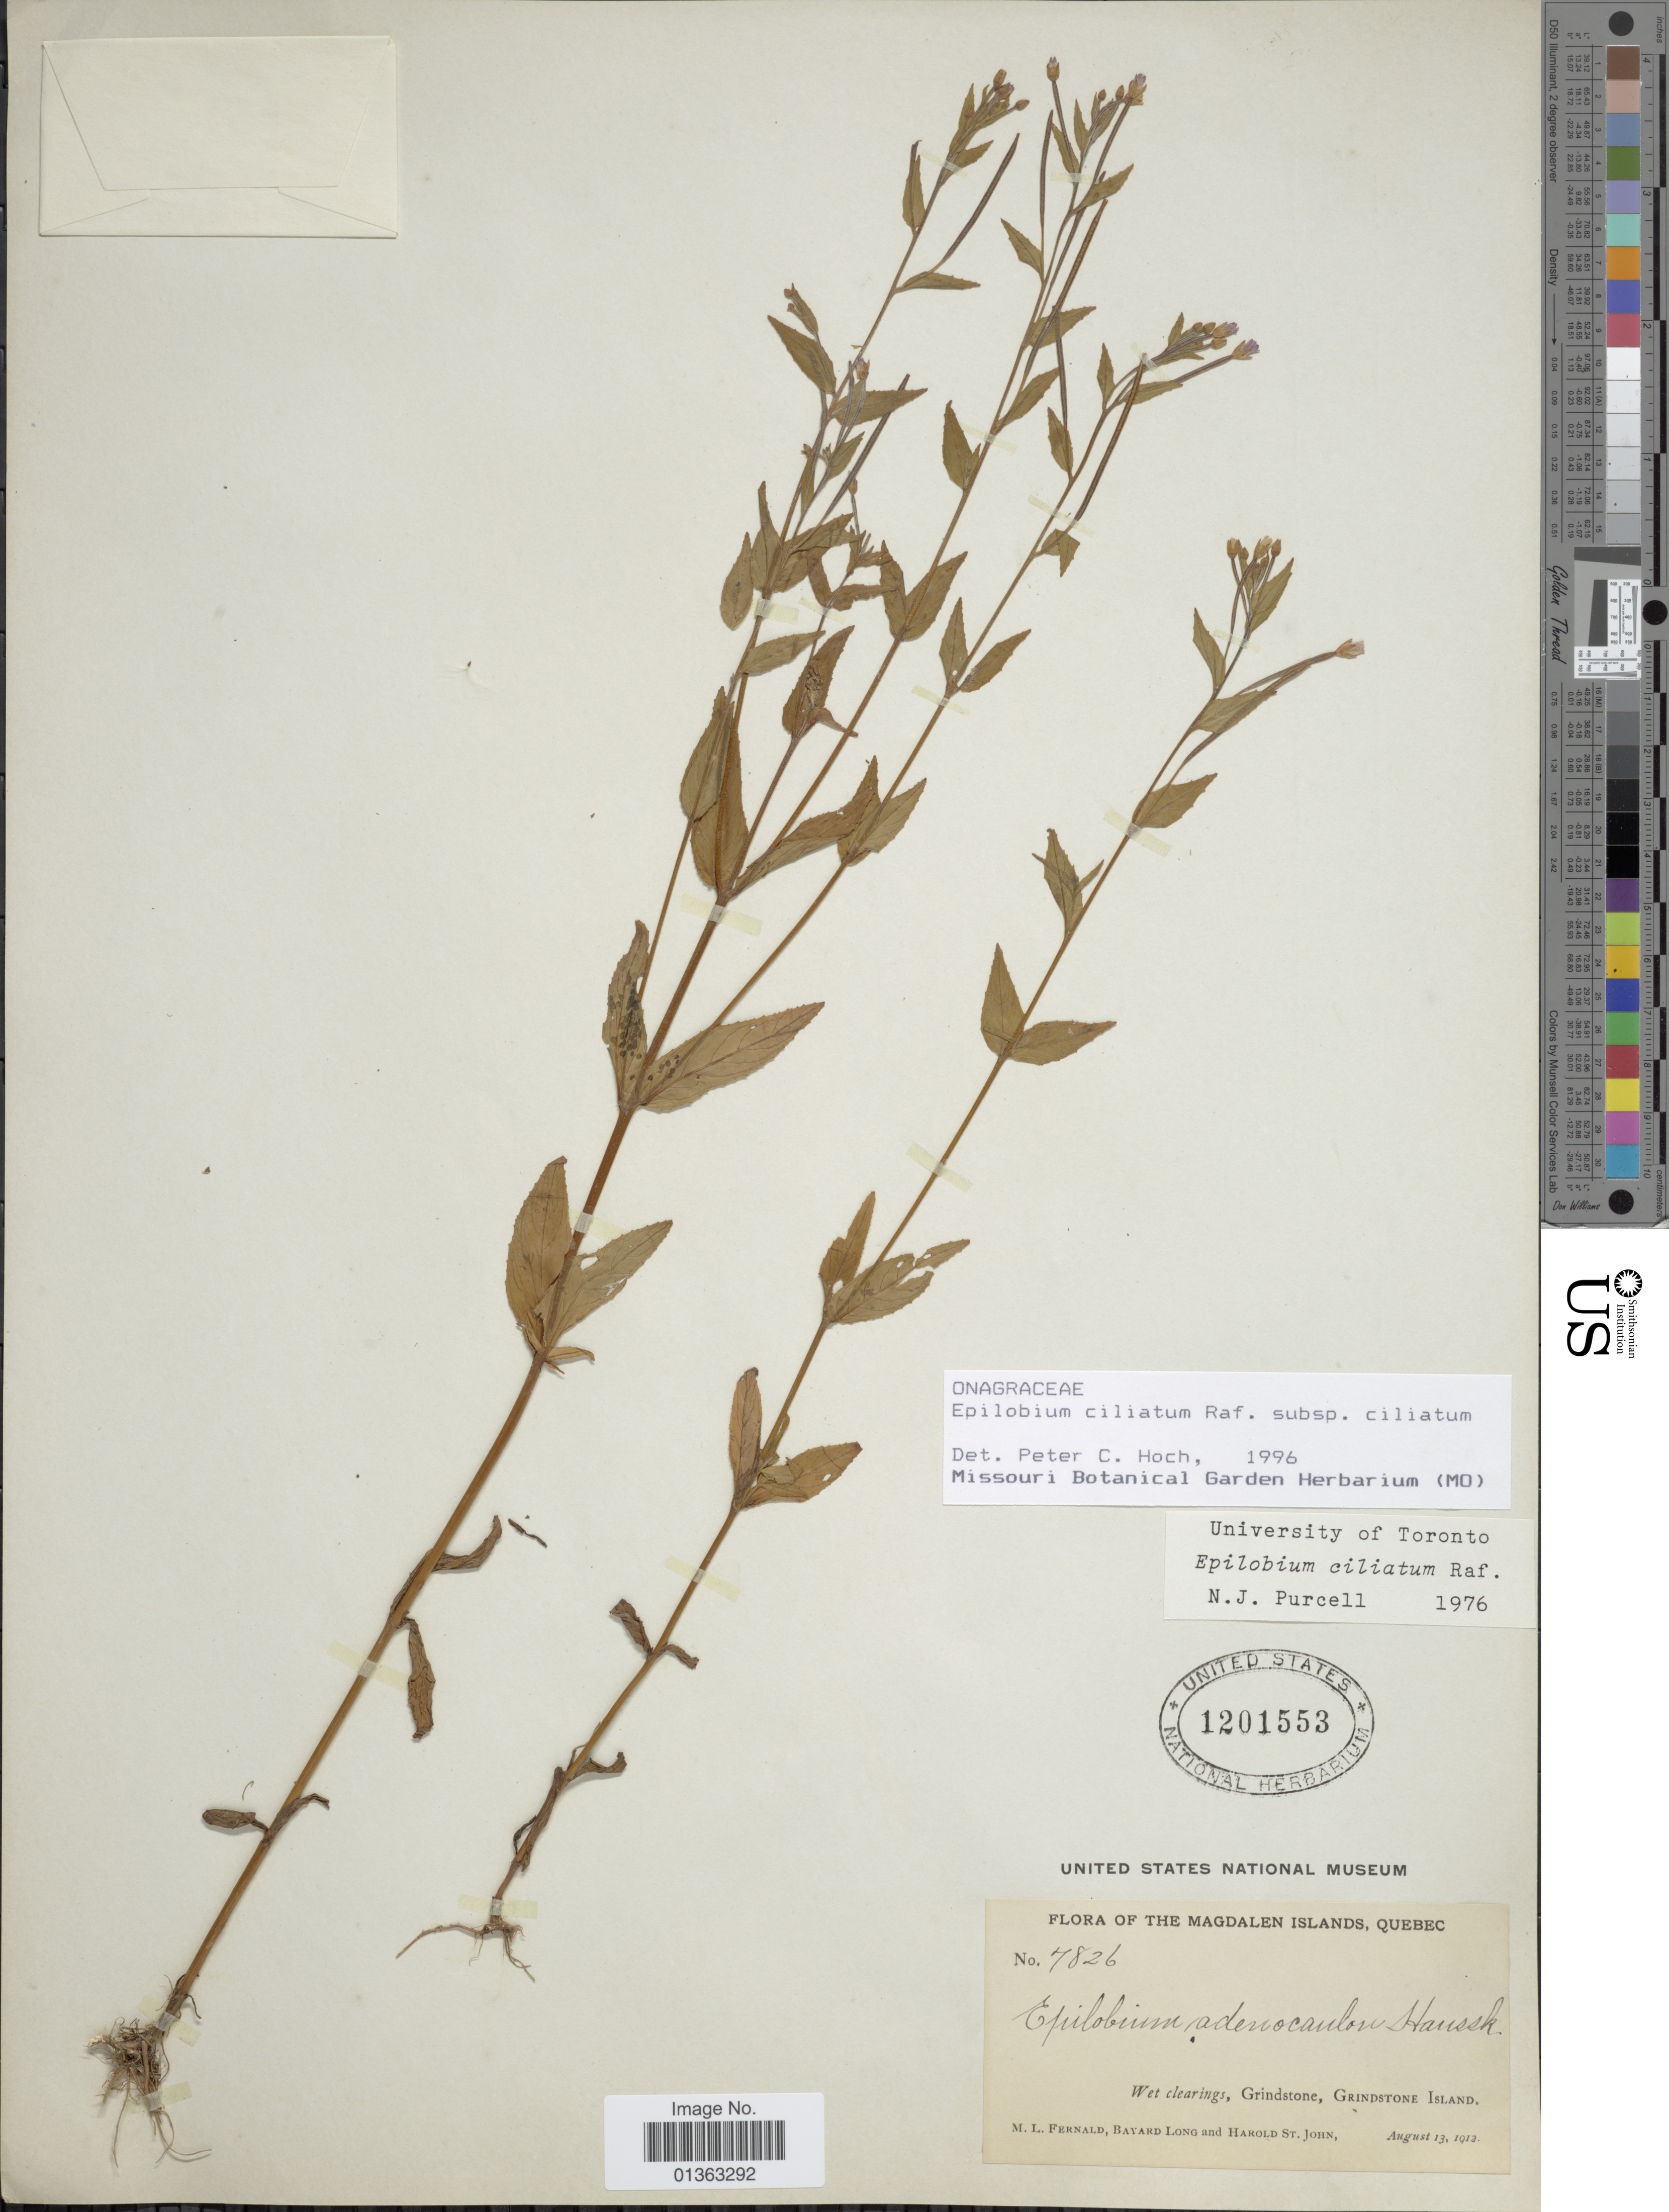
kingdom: Plantae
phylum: Tracheophyta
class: Magnoliopsida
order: Myrtales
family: Onagraceae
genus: Epilobium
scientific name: Epilobium ciliatum subsp. ciliatum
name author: Raf.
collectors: M. L. Fernald, B. H. Long & H. St. John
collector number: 7826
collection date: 1912-08-13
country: Canada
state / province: Quebec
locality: Magdalen Islands. Wet clearings, Grindstone, Grindstone Island.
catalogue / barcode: US 1201553